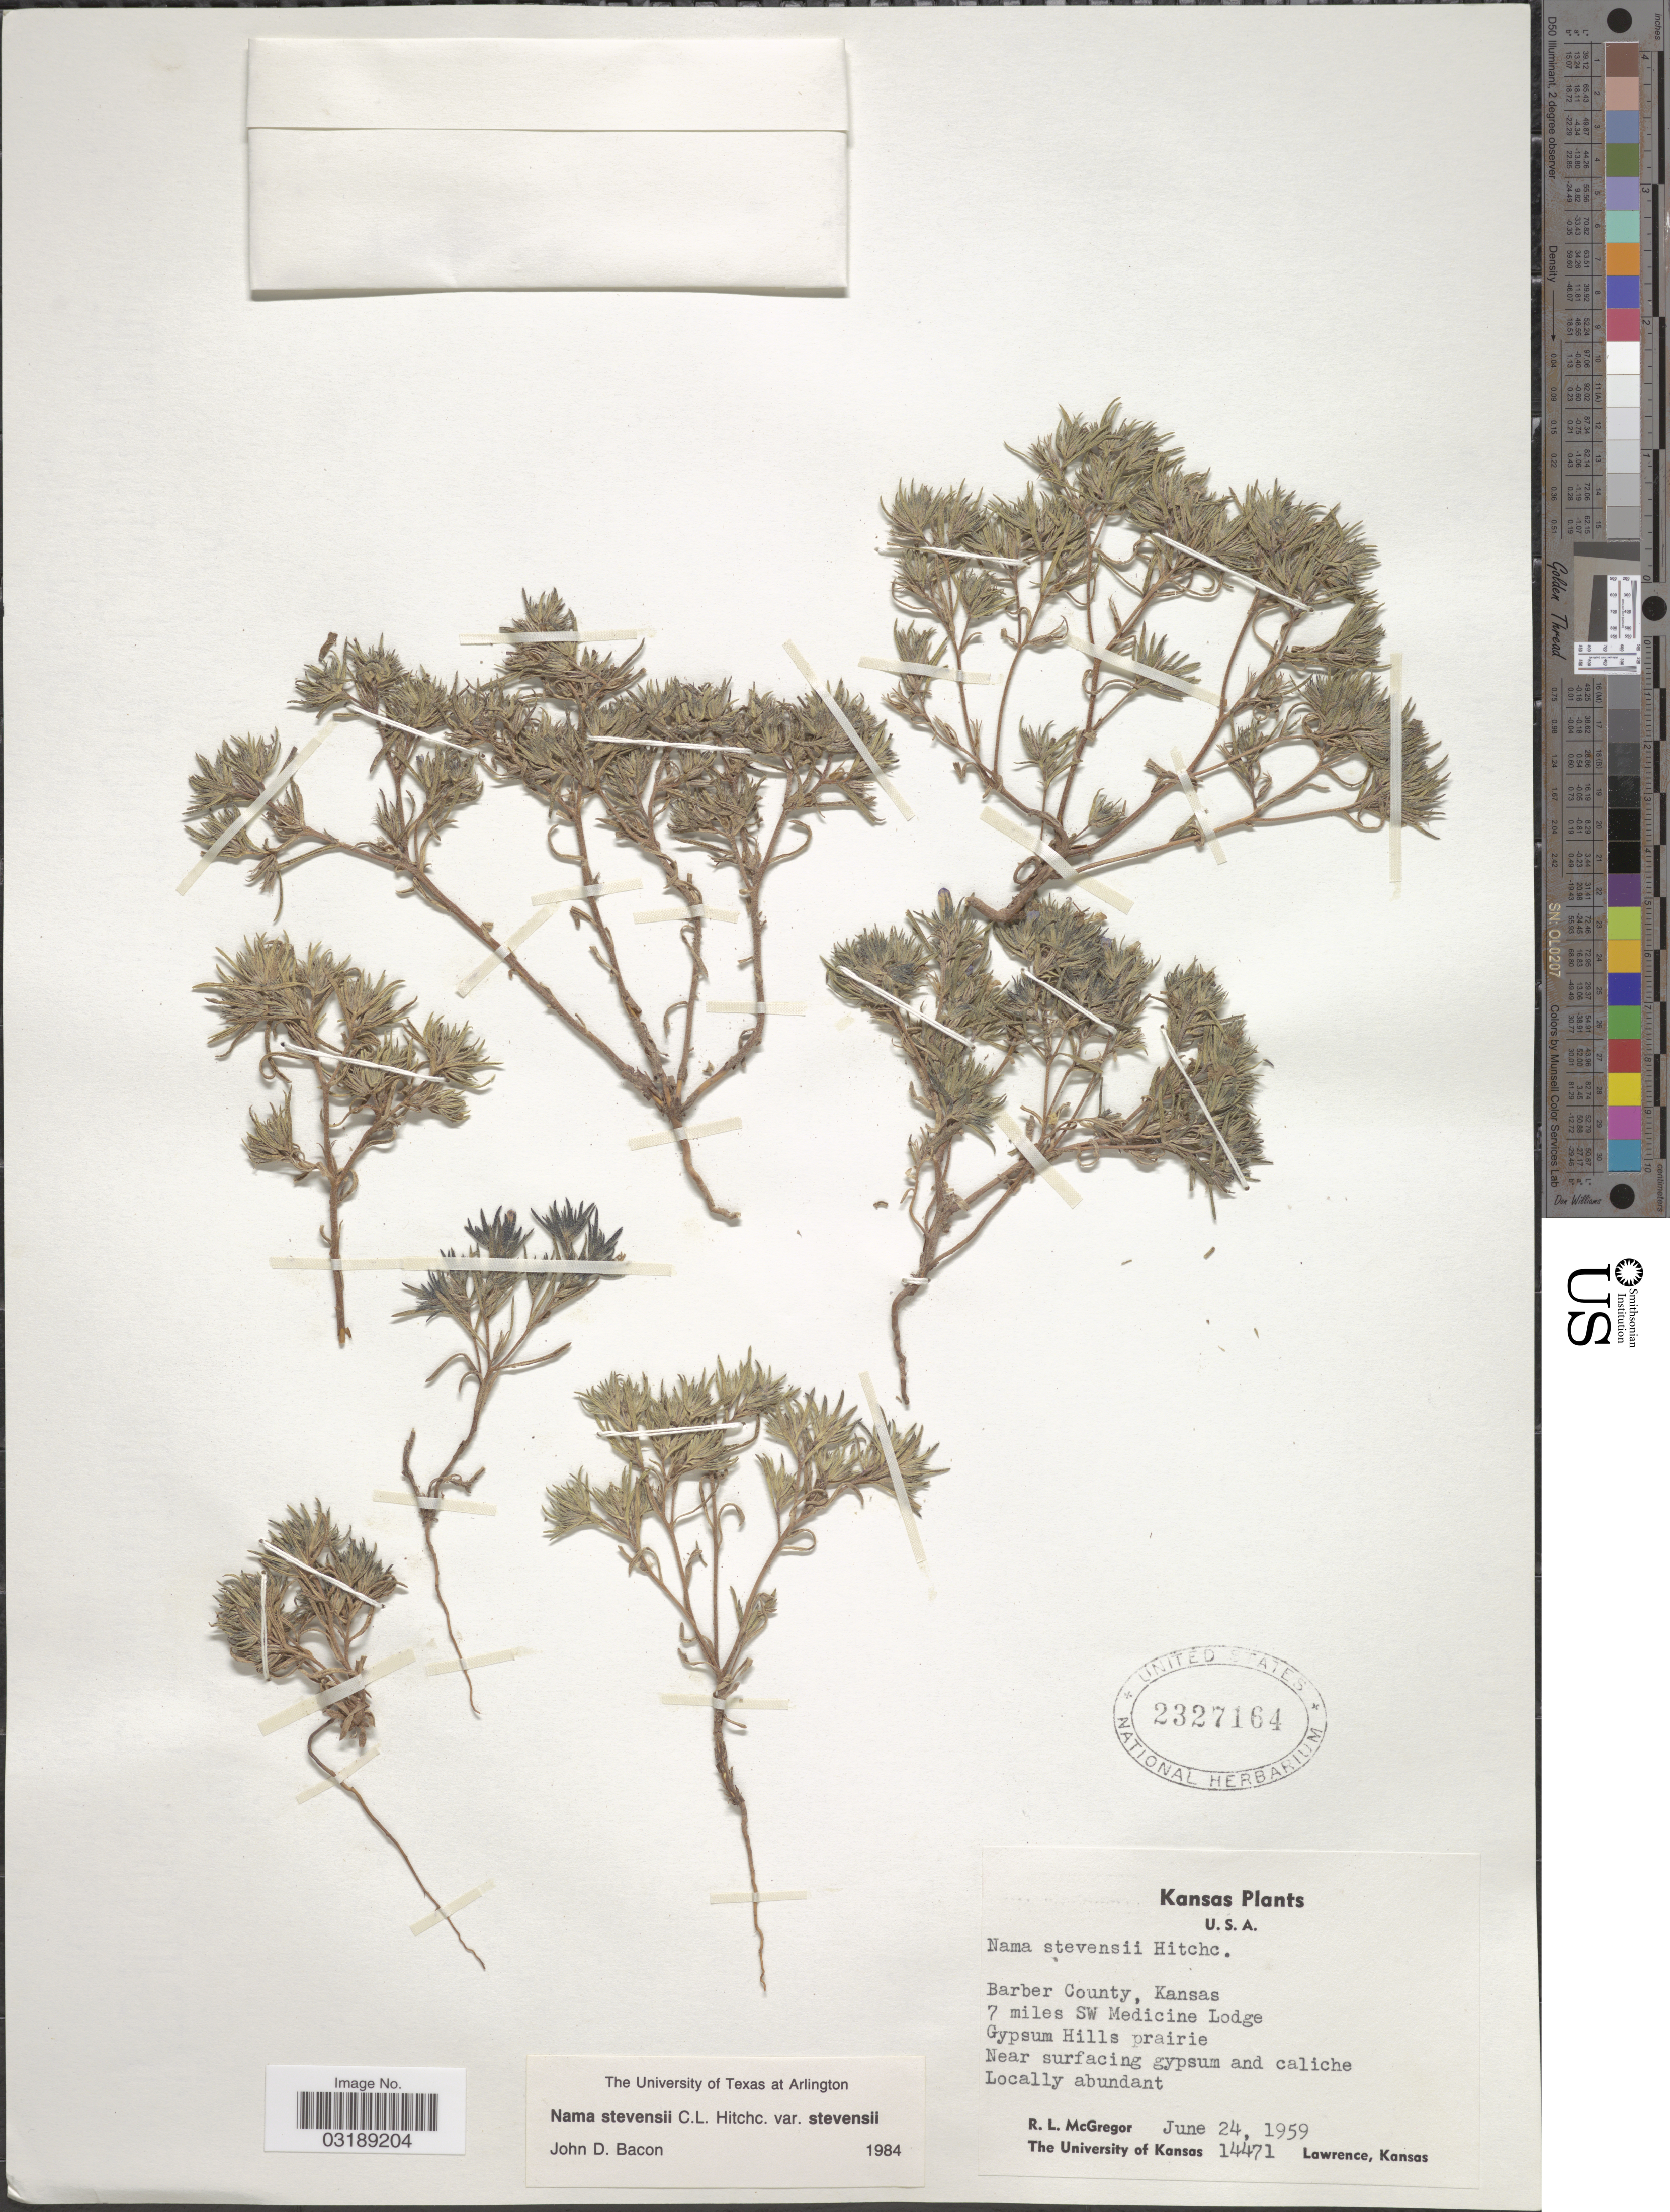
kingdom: Plantae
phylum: Tracheophyta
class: Magnoliopsida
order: Boraginales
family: Namaceae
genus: Nama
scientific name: Nama stevensii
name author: C.L. Hitchc.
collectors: R. McGregor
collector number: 14471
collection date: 1959-06-24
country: United States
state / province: Kansas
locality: Barber County, Kansas 7 miles SW Medicine Lodge, Gypsum Hills prairie.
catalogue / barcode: US 2327164